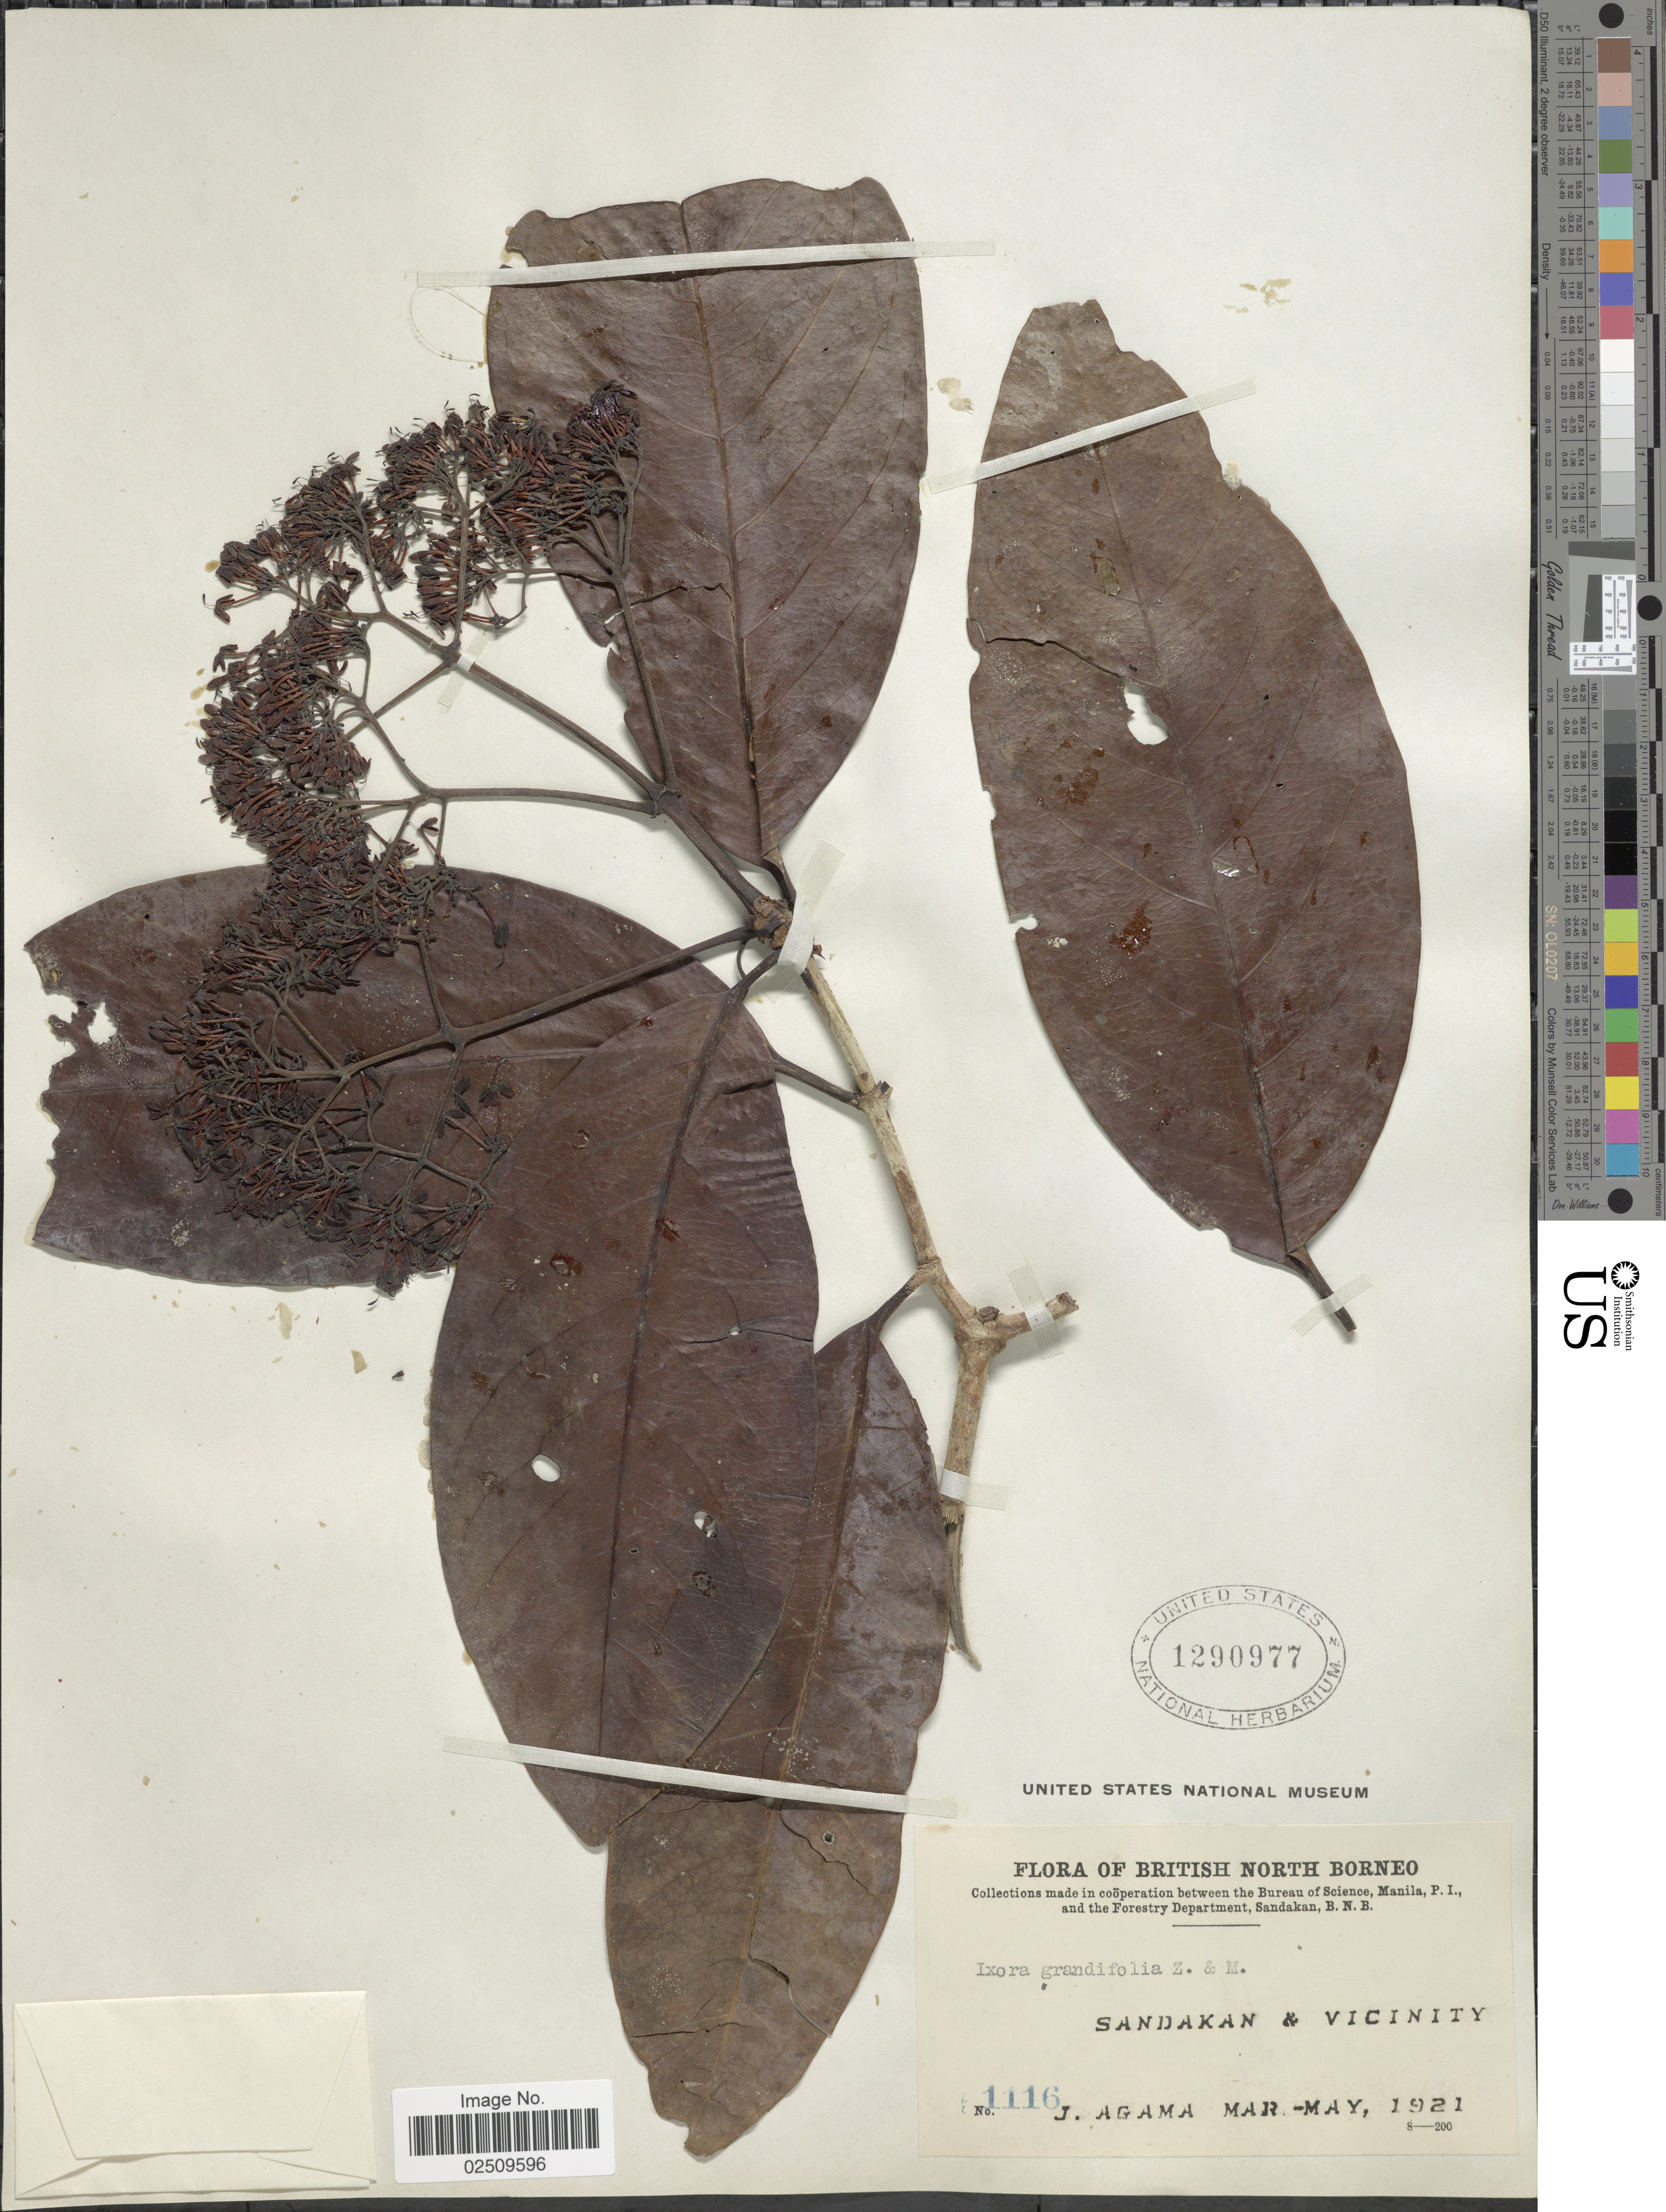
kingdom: Plantae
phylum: Tracheophyta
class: Magnoliopsida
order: Gentianales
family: Rubiaceae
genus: Ixora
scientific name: Ixora grandifolia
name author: (Blume) Zoll. & Moritzi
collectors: J. Agama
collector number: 1116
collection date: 1921-03/1921-05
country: Malaysia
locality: British North Borneo, Sandakan & Vicinity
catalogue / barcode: US 1290977